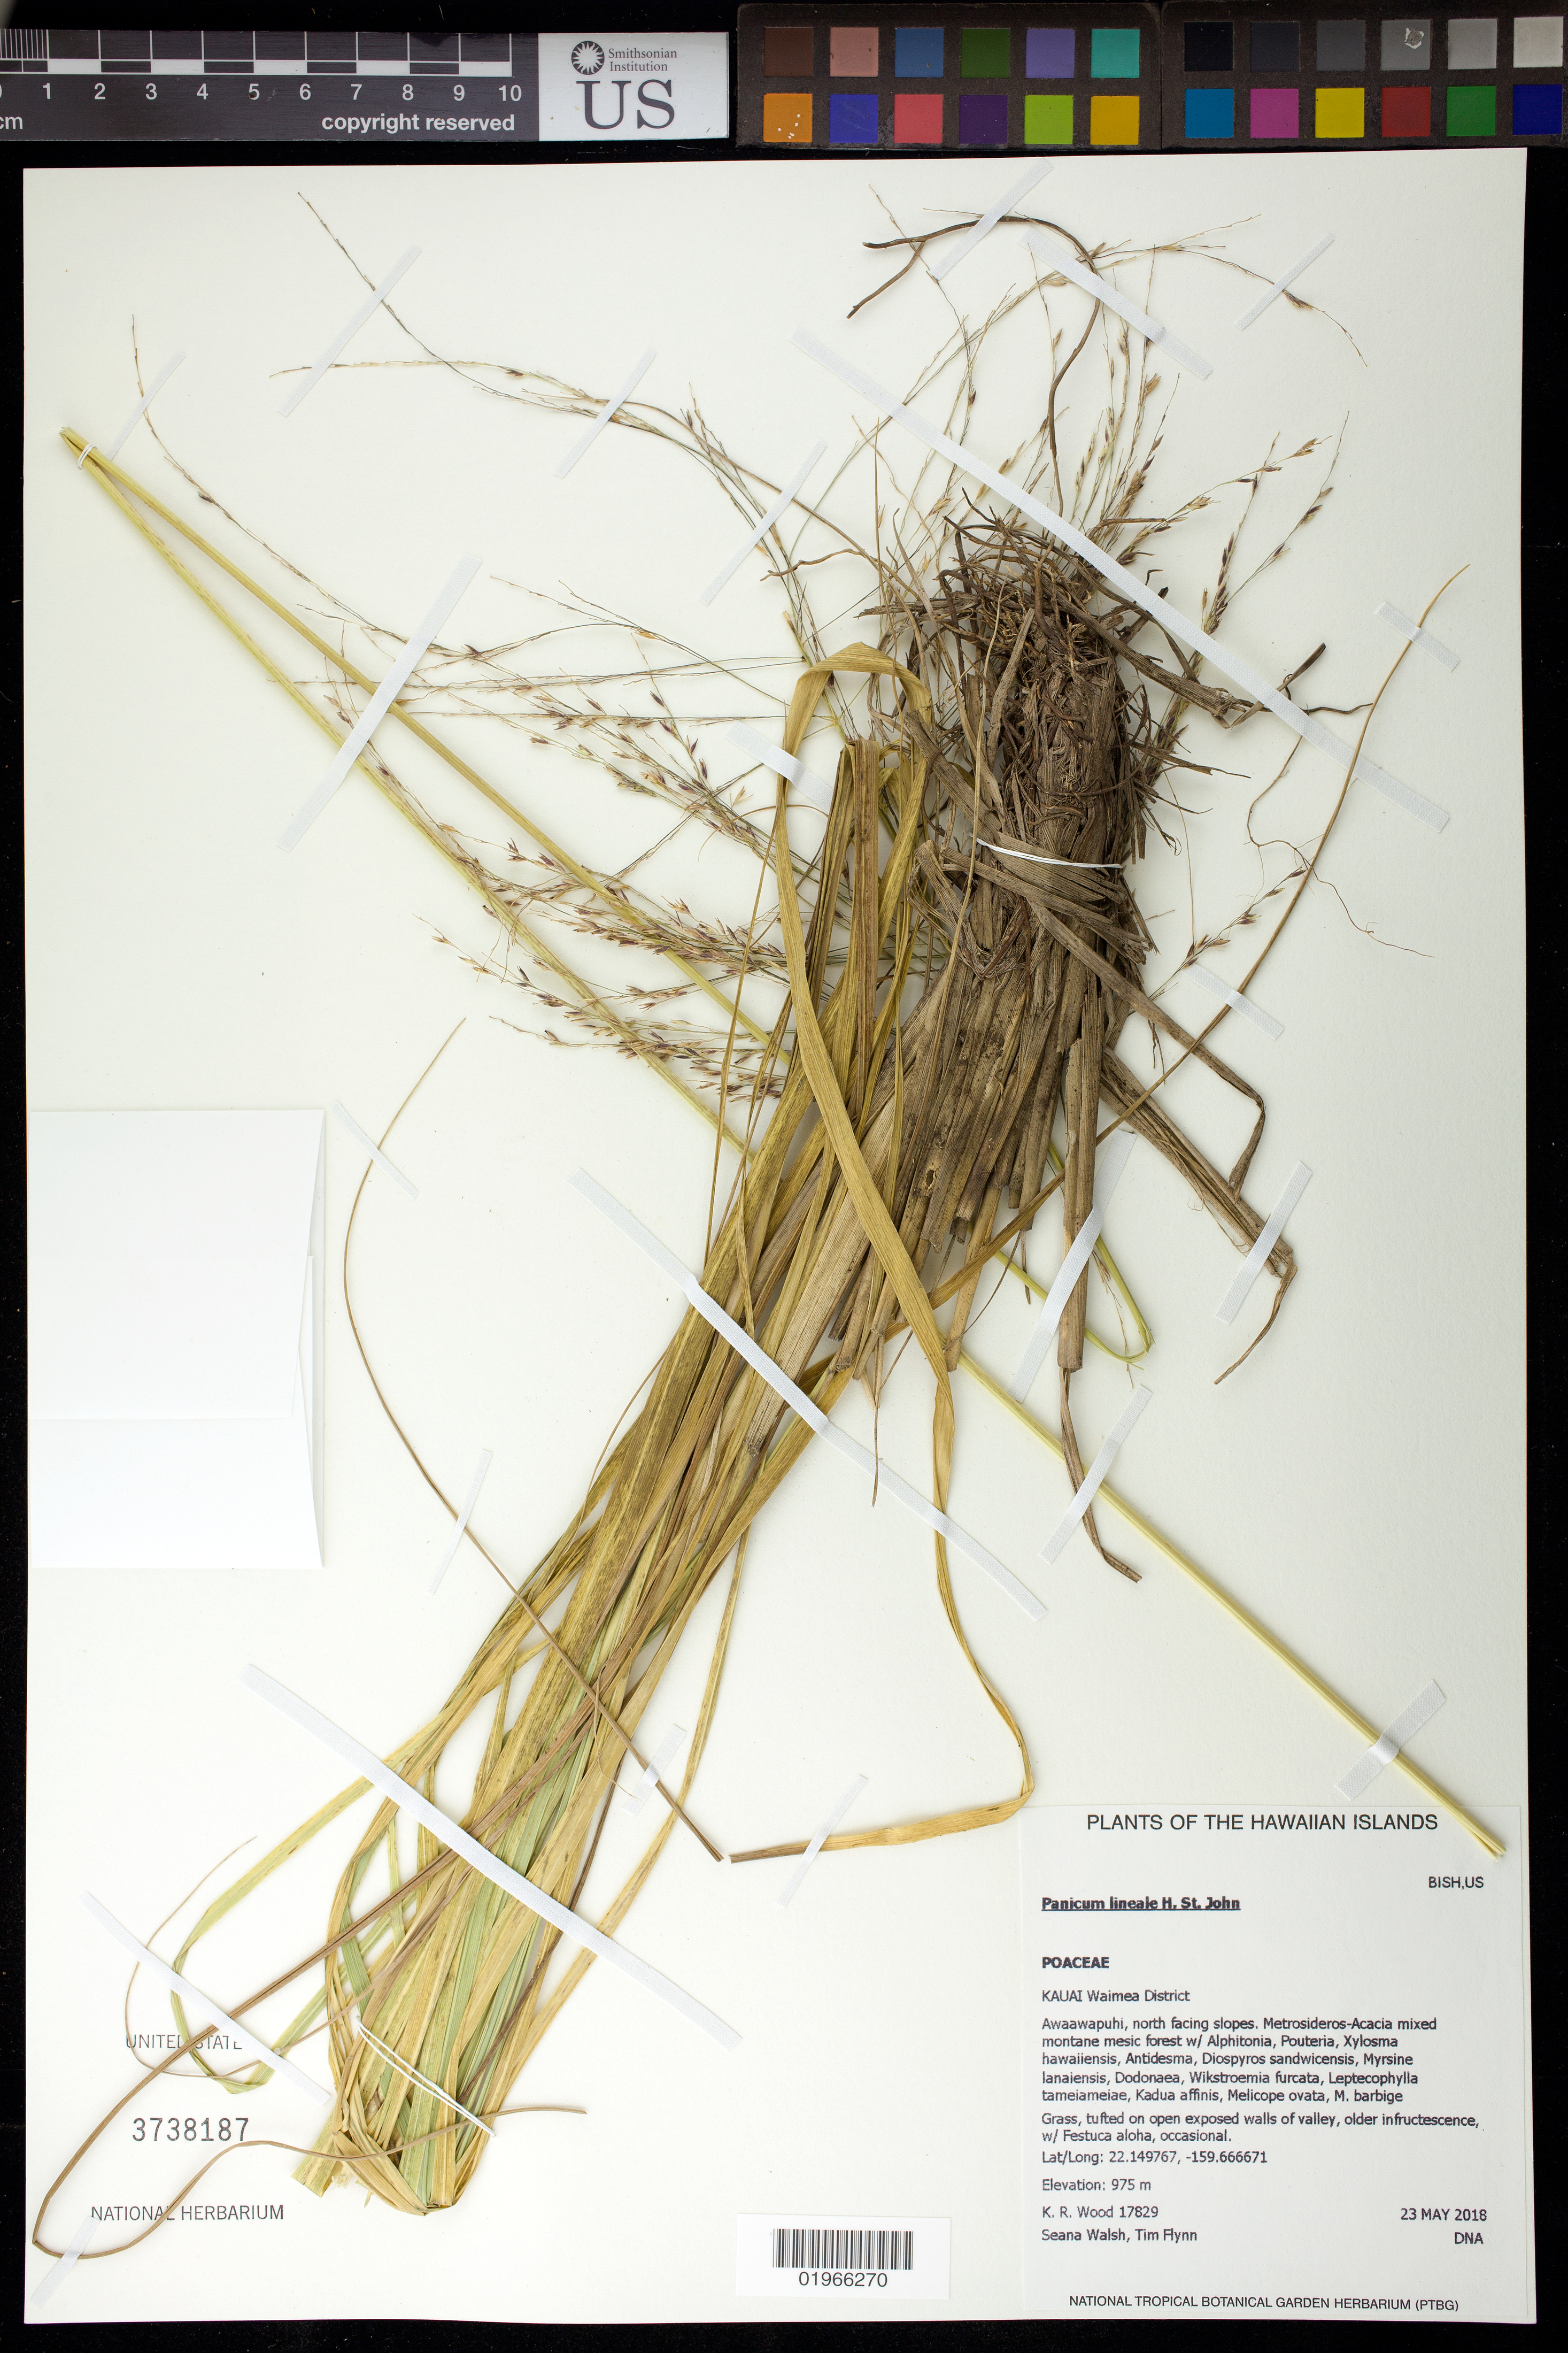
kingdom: Plantae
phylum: Tracheophyta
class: Liliopsida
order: Poales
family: Poaceae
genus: Panicum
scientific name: Panicum lineale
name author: H. St. John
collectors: K. R. Wood, S. Walsh & T. W. Flynn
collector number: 17829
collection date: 2018-05-23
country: United States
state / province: Hawaii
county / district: Kauai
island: Kaua'i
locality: Waimea District, Awaawapuhi, north facing slopes.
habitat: Mixed montane mesic forest, on open exposed walls of valley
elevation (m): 975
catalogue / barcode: US 3738187